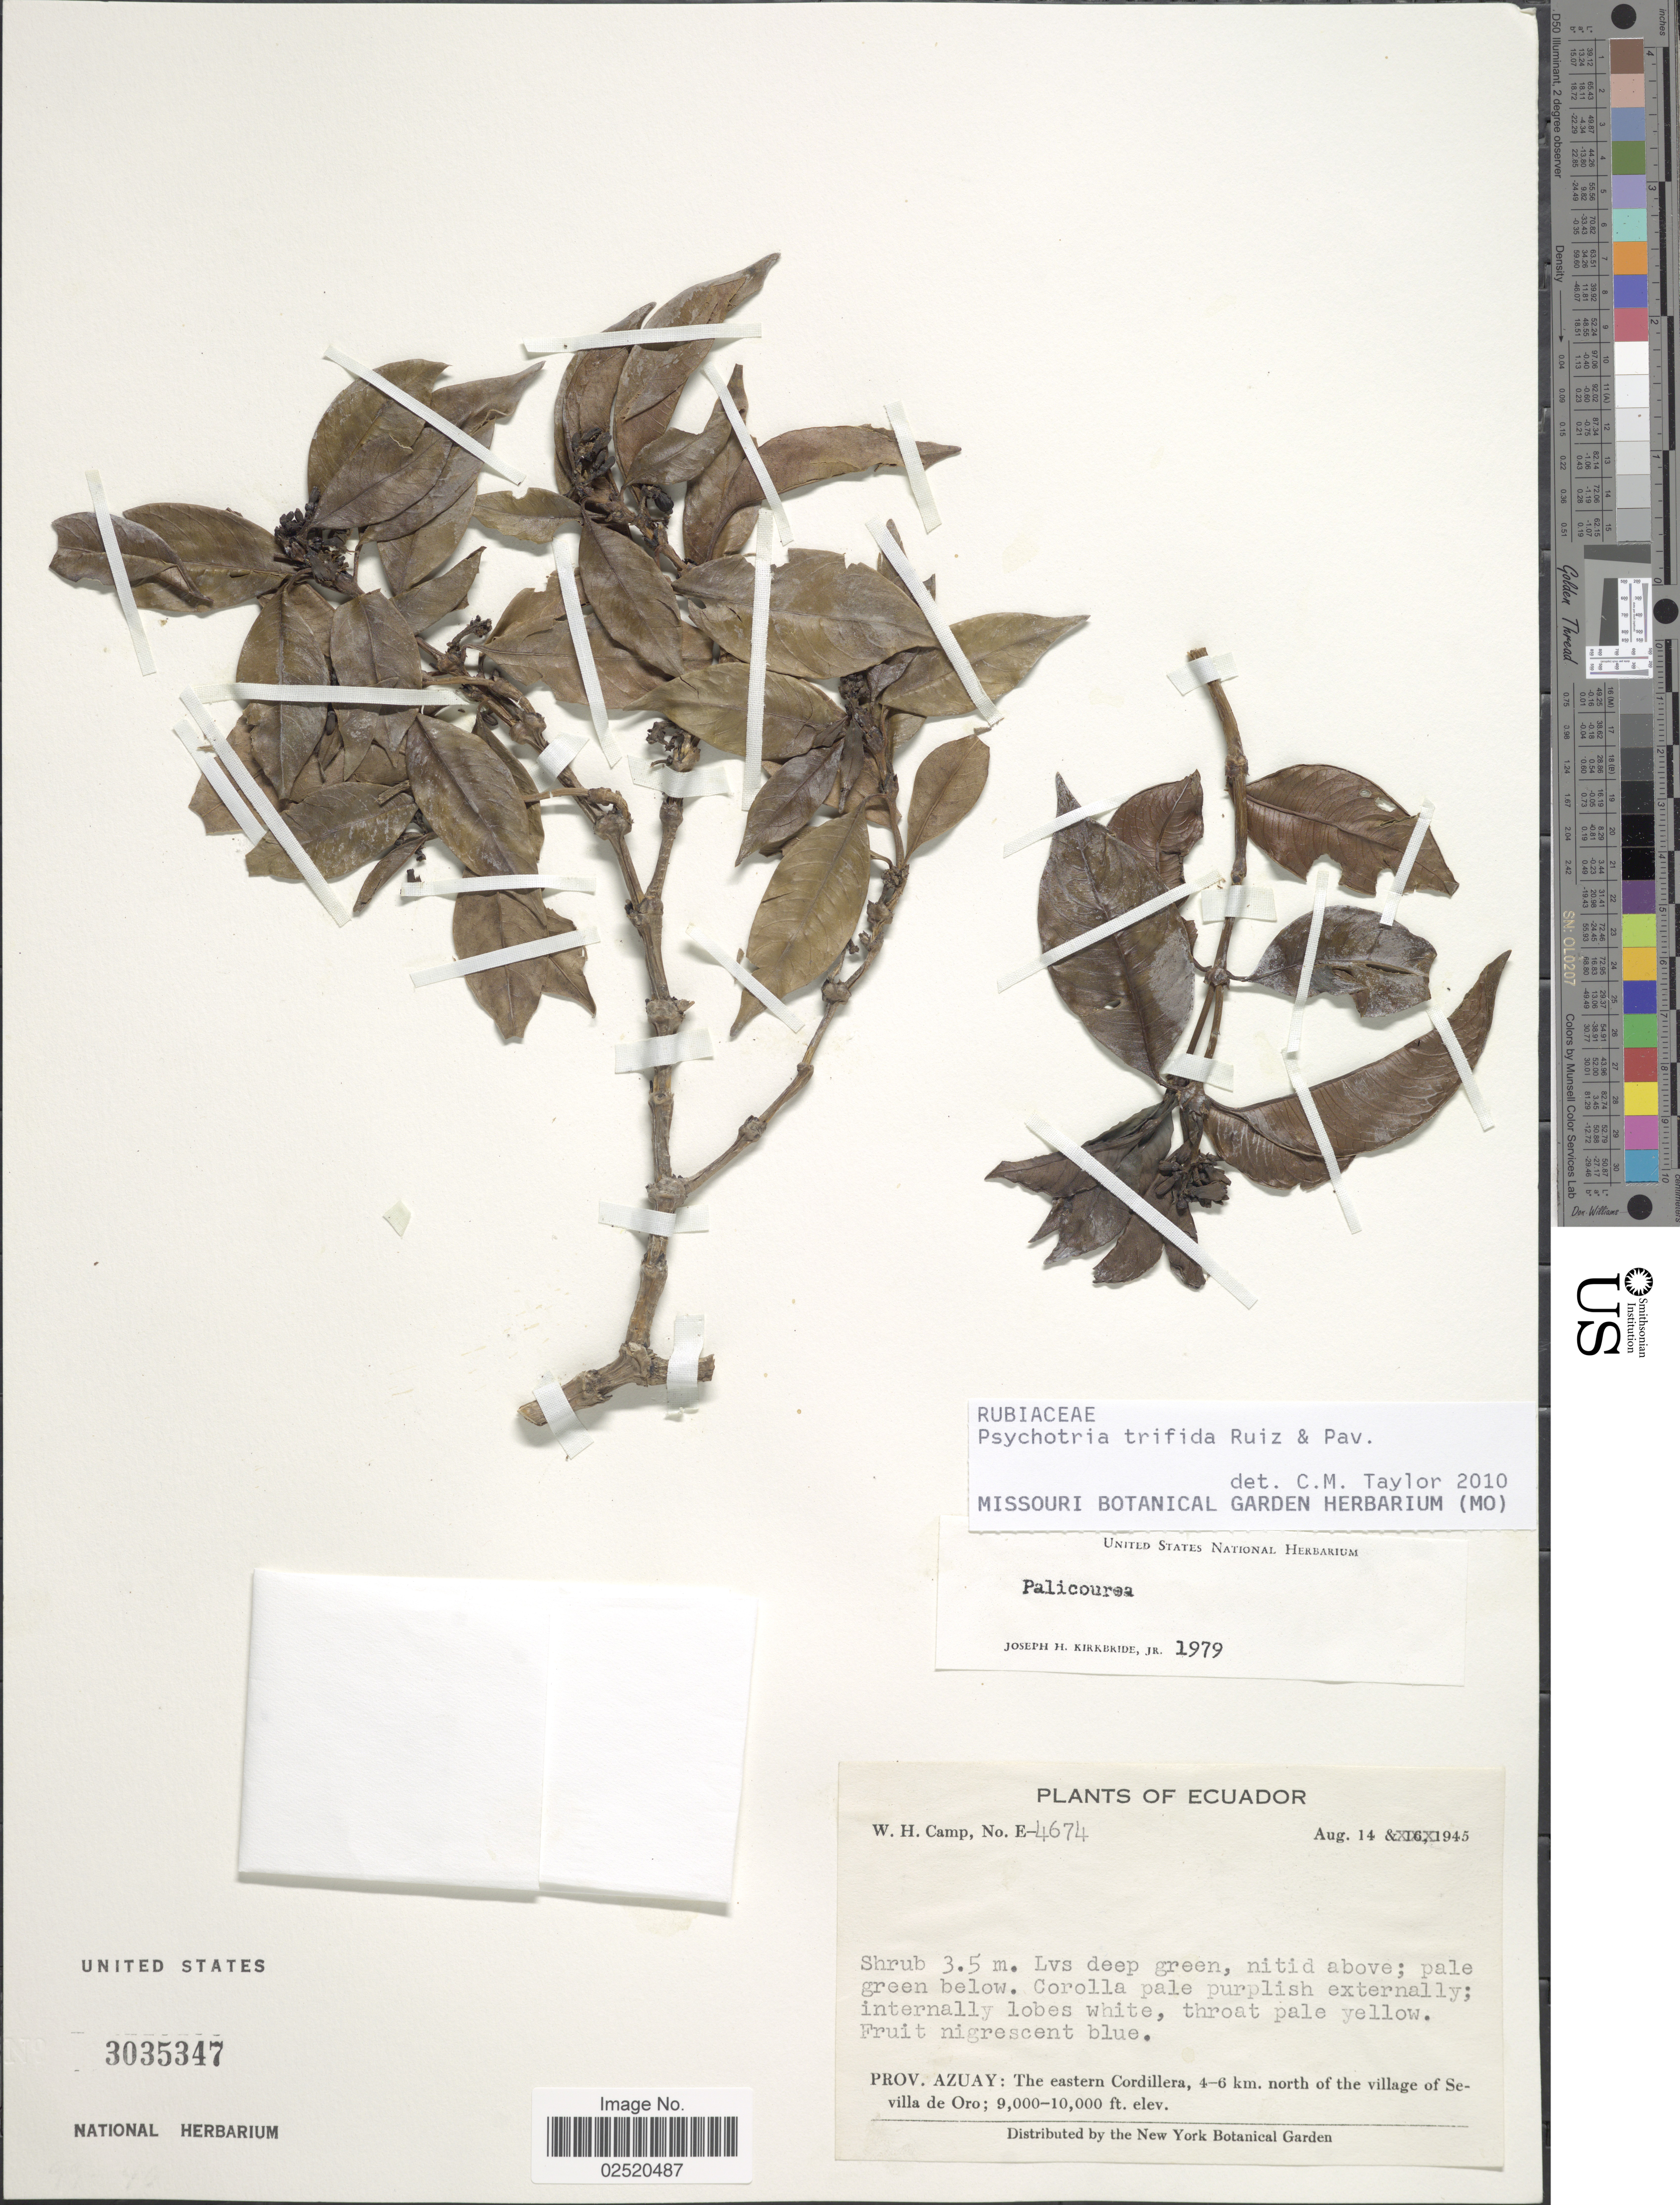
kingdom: Plantae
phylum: Tracheophyta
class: Magnoliopsida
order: Gentianales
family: Rubiaceae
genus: Psychotria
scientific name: Psychotria trifida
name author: Ruiz & Pav.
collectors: W. H. Camp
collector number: E-4674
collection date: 1945-08-14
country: Ecuador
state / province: Azuay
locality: The eastern Cordillera, 4-6 km. north of the village of Sevilla de Oro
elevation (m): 2743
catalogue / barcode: US 3035347